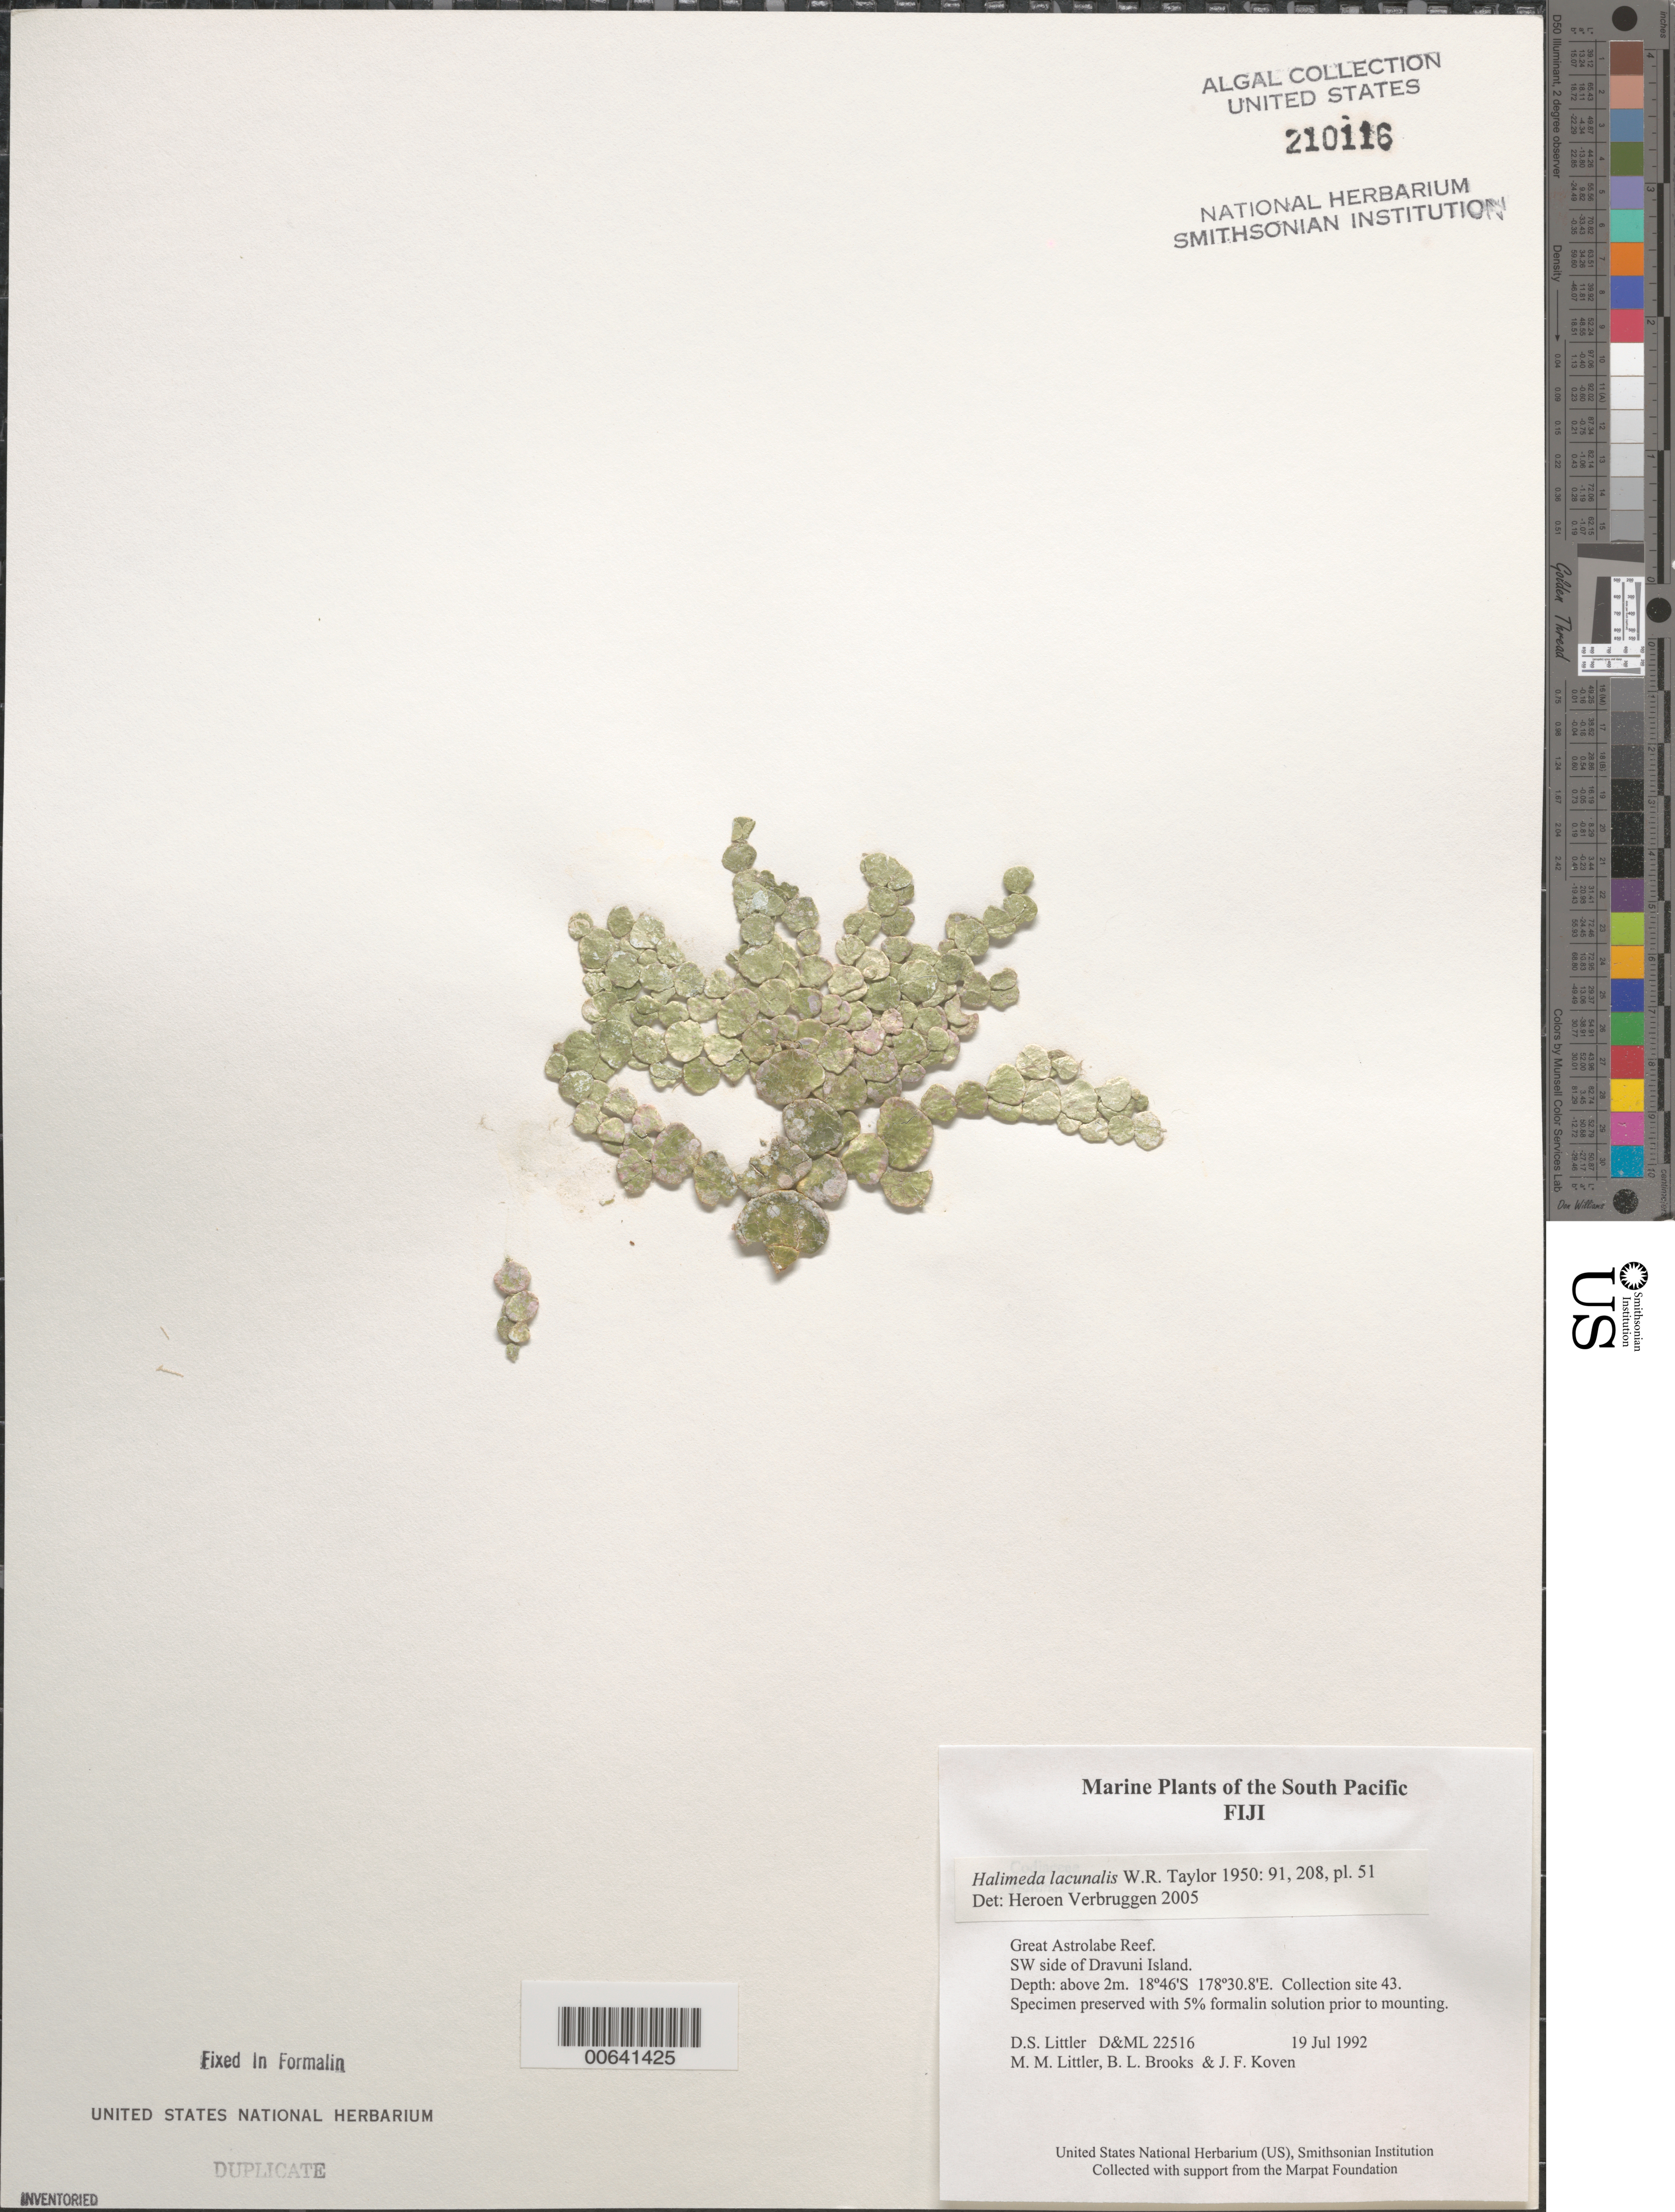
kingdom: Plantae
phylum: Chlorophyta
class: Ulvophyceae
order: Bryopsidales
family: Halimedaceae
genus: Halimeda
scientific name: Halimeda lacunalis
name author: W.R. Taylor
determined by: Verbruggen, H.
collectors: D. S. Littler, M. M. Littler, B. Brooks & J. Koven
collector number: D&ML 22516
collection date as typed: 19 Jul 1992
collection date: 1992-07-19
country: Fiji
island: Dravuni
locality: Great Astrolabe Reef, southwest side of island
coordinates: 18 46'S, 178 30.8'E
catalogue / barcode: US 210116